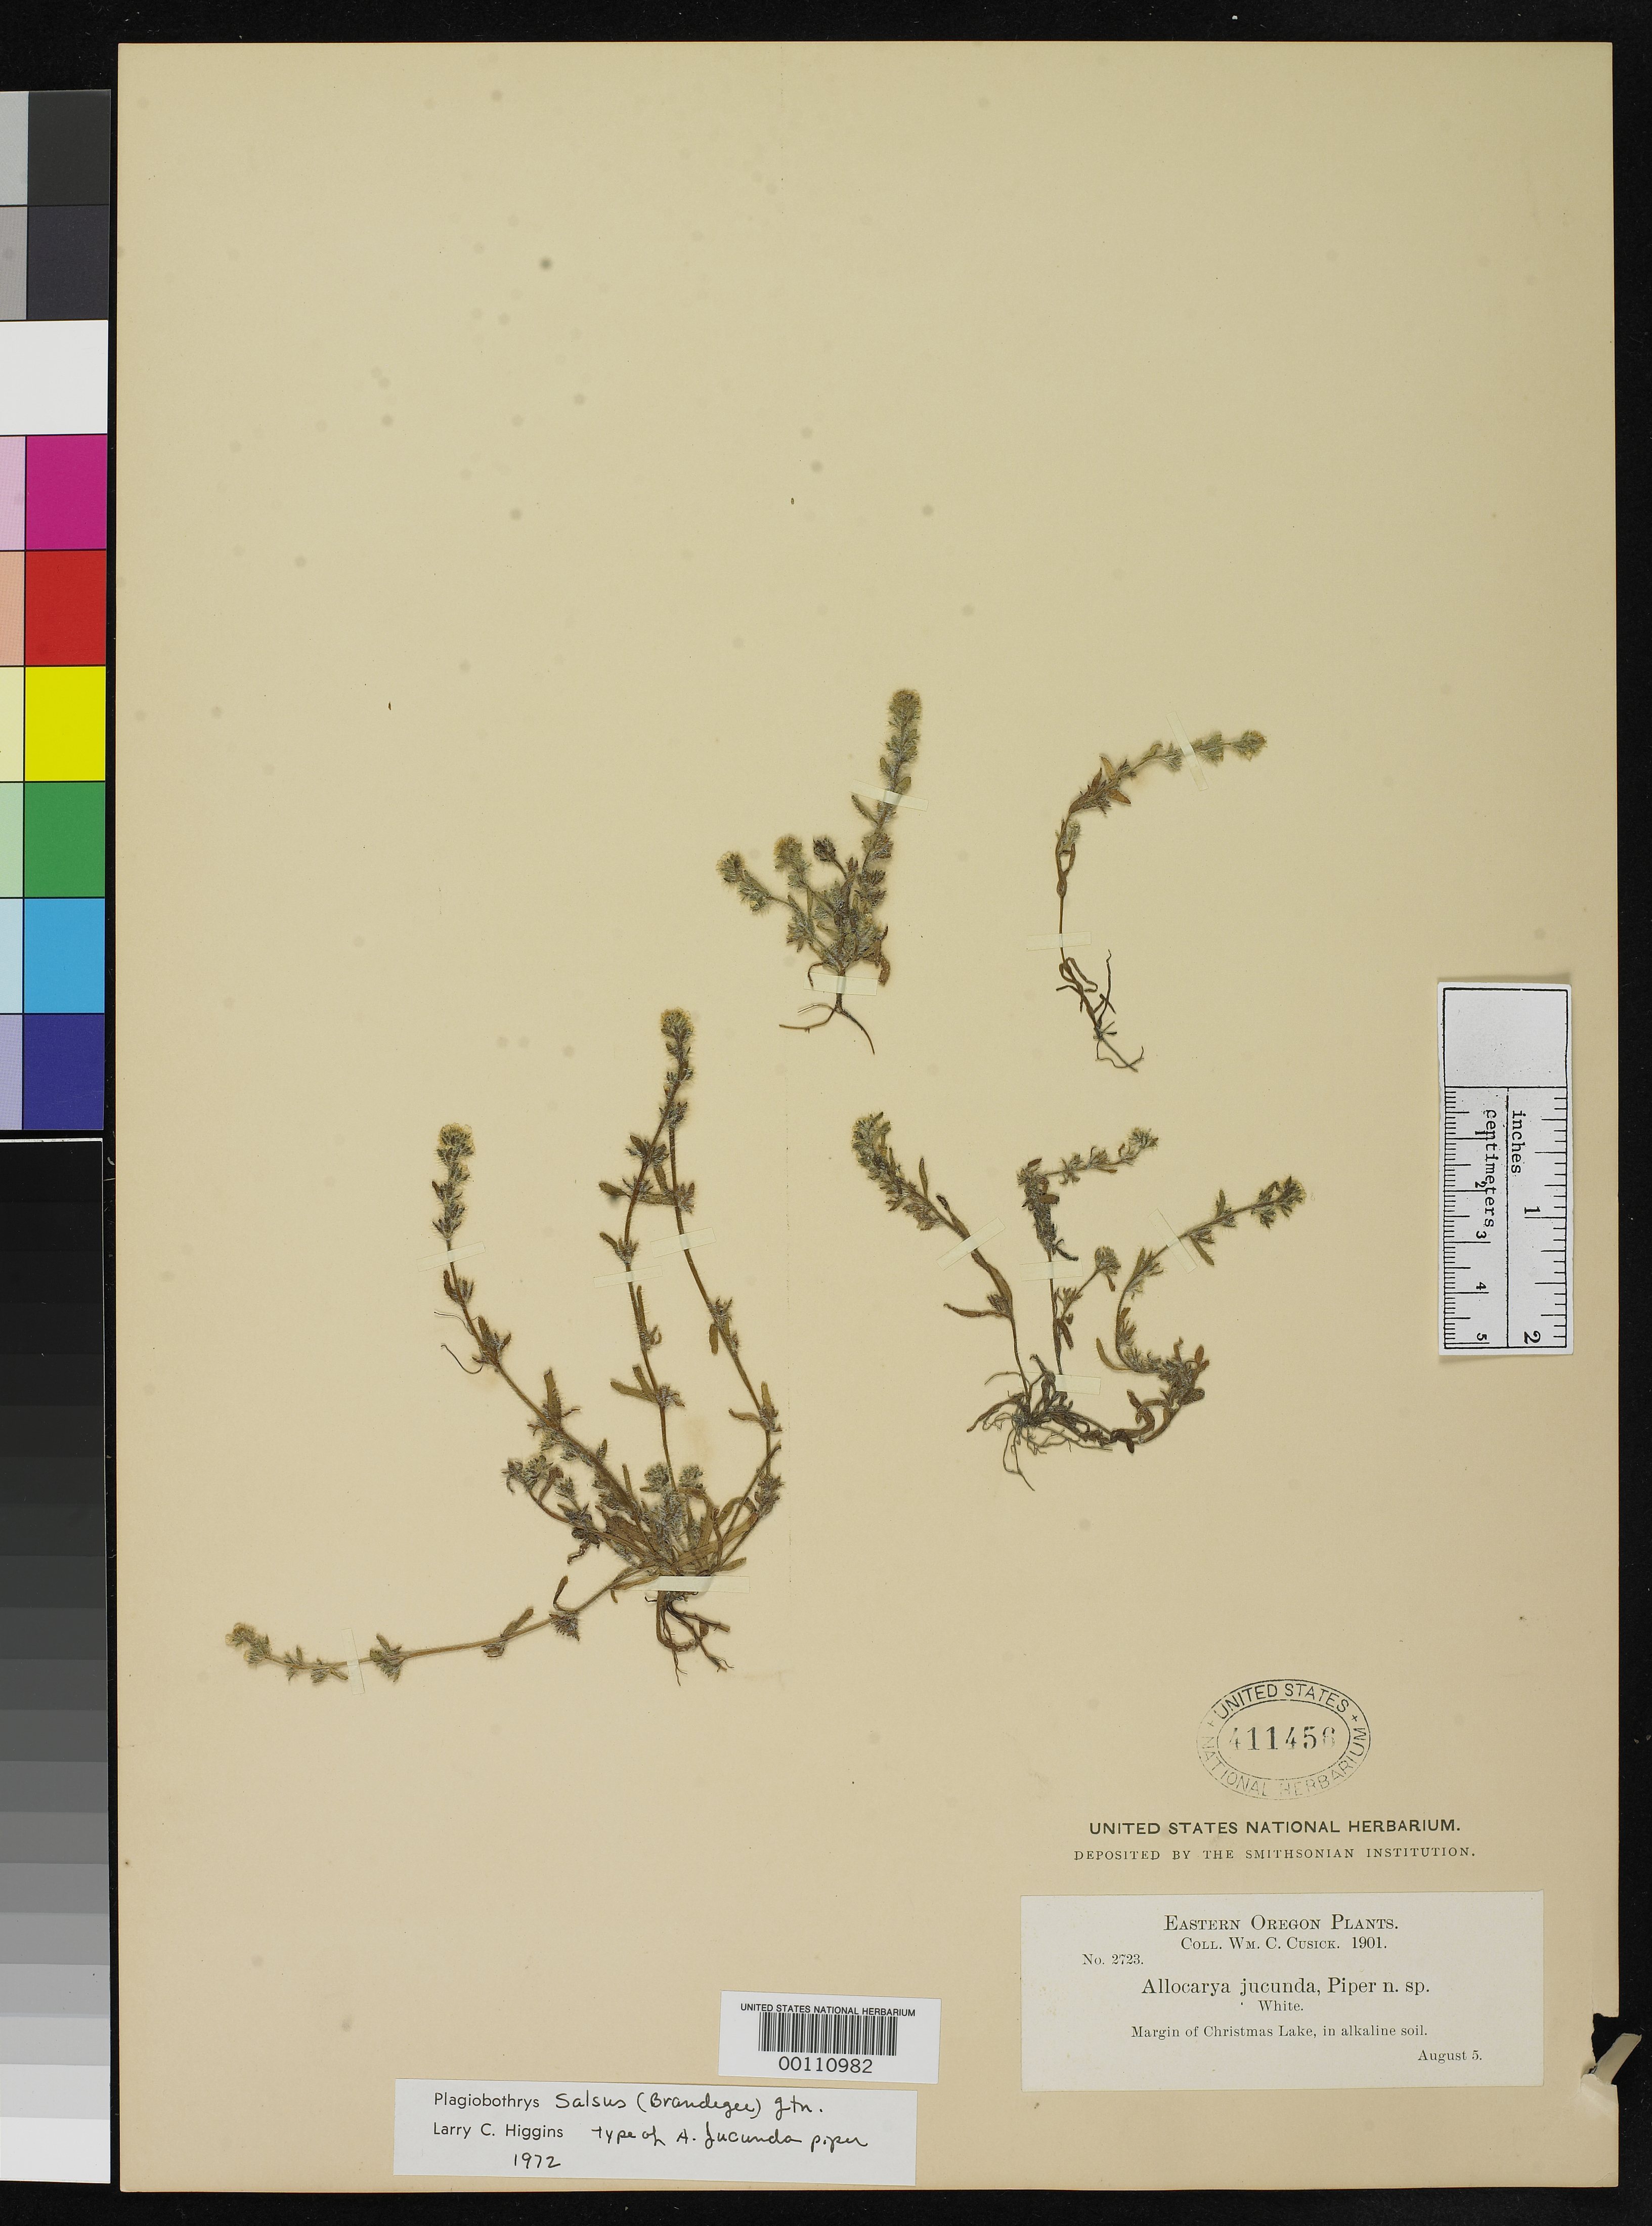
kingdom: Plantae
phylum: Tracheophyta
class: Magnoliopsida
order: Boraginales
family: Boraginaceae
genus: Allocarya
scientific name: Allocarya jucunda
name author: Piper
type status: Isosyntype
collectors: W. C. Cusick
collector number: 2723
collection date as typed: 05 Aug 1901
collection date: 1901-08-05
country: United States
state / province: Oregon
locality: Christmas Lake.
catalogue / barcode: US 411456